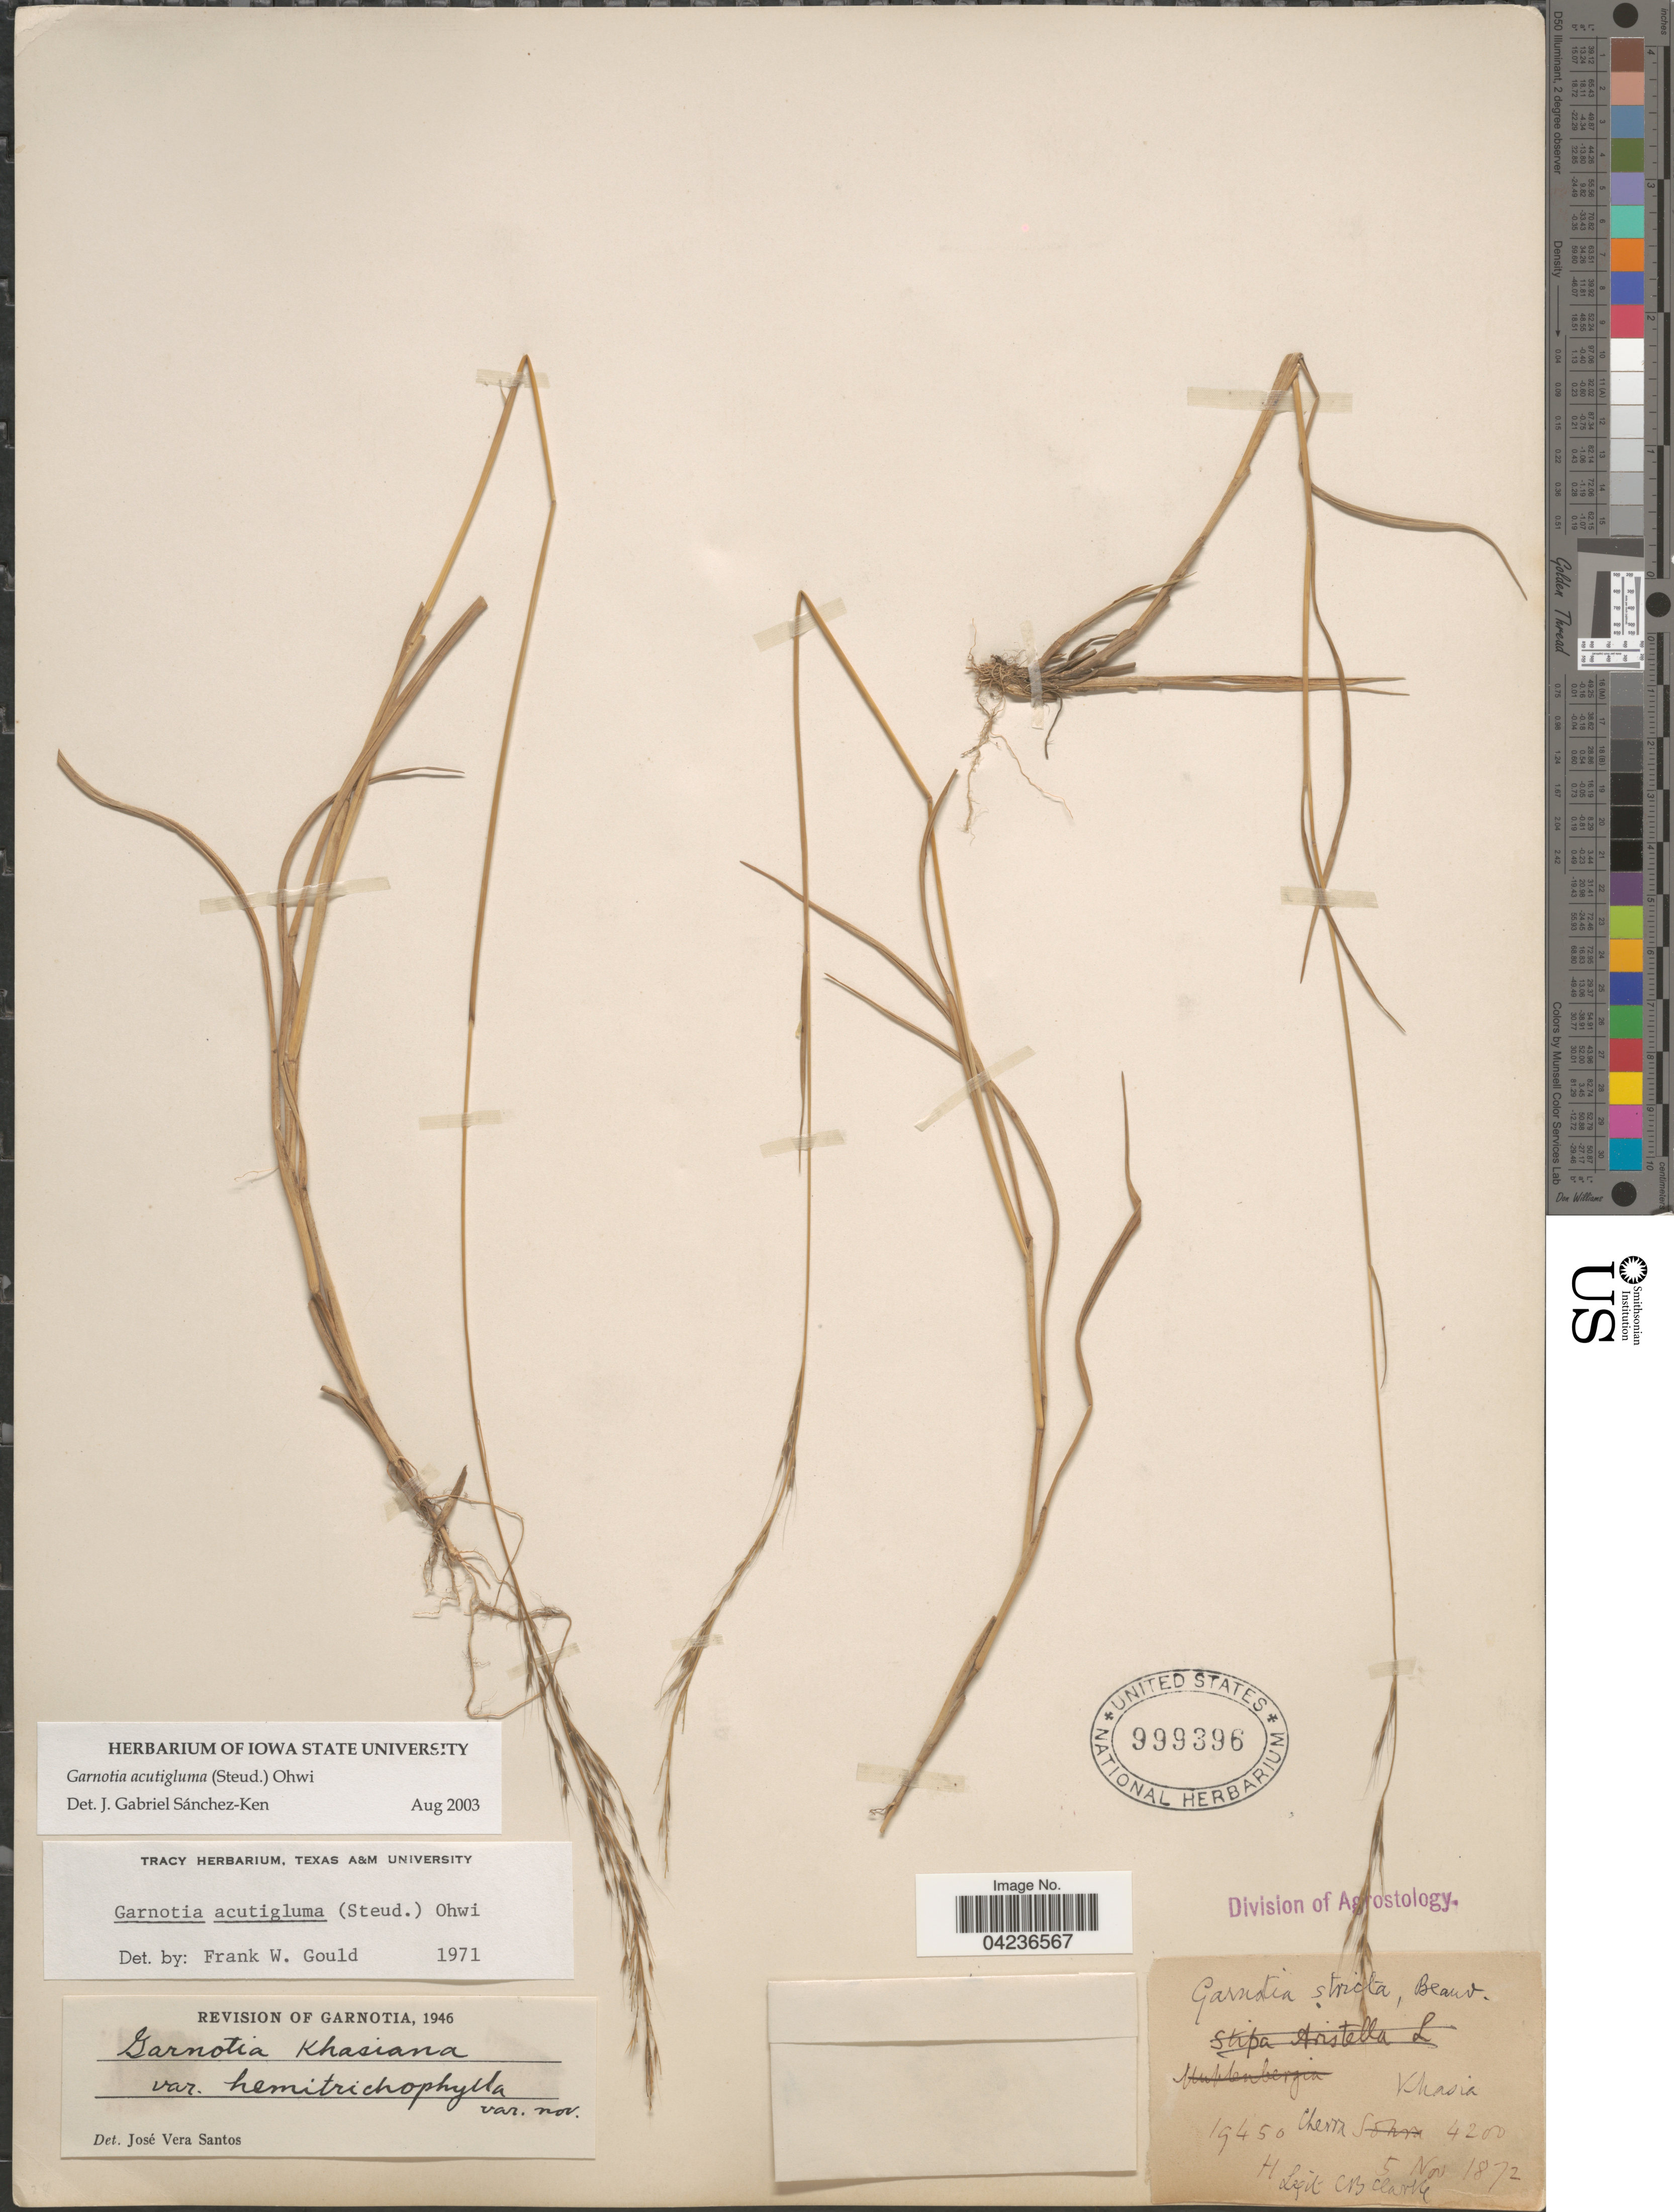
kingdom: Plantae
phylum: Tracheophyta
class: Liliopsida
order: Poales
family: Poaceae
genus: Garnotia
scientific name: Garnotia acutigluma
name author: (Steud.) Ohwi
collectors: C. B. Clarke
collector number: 19450H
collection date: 1872-11-05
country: India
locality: Khasia. Cherra.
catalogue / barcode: US 999396